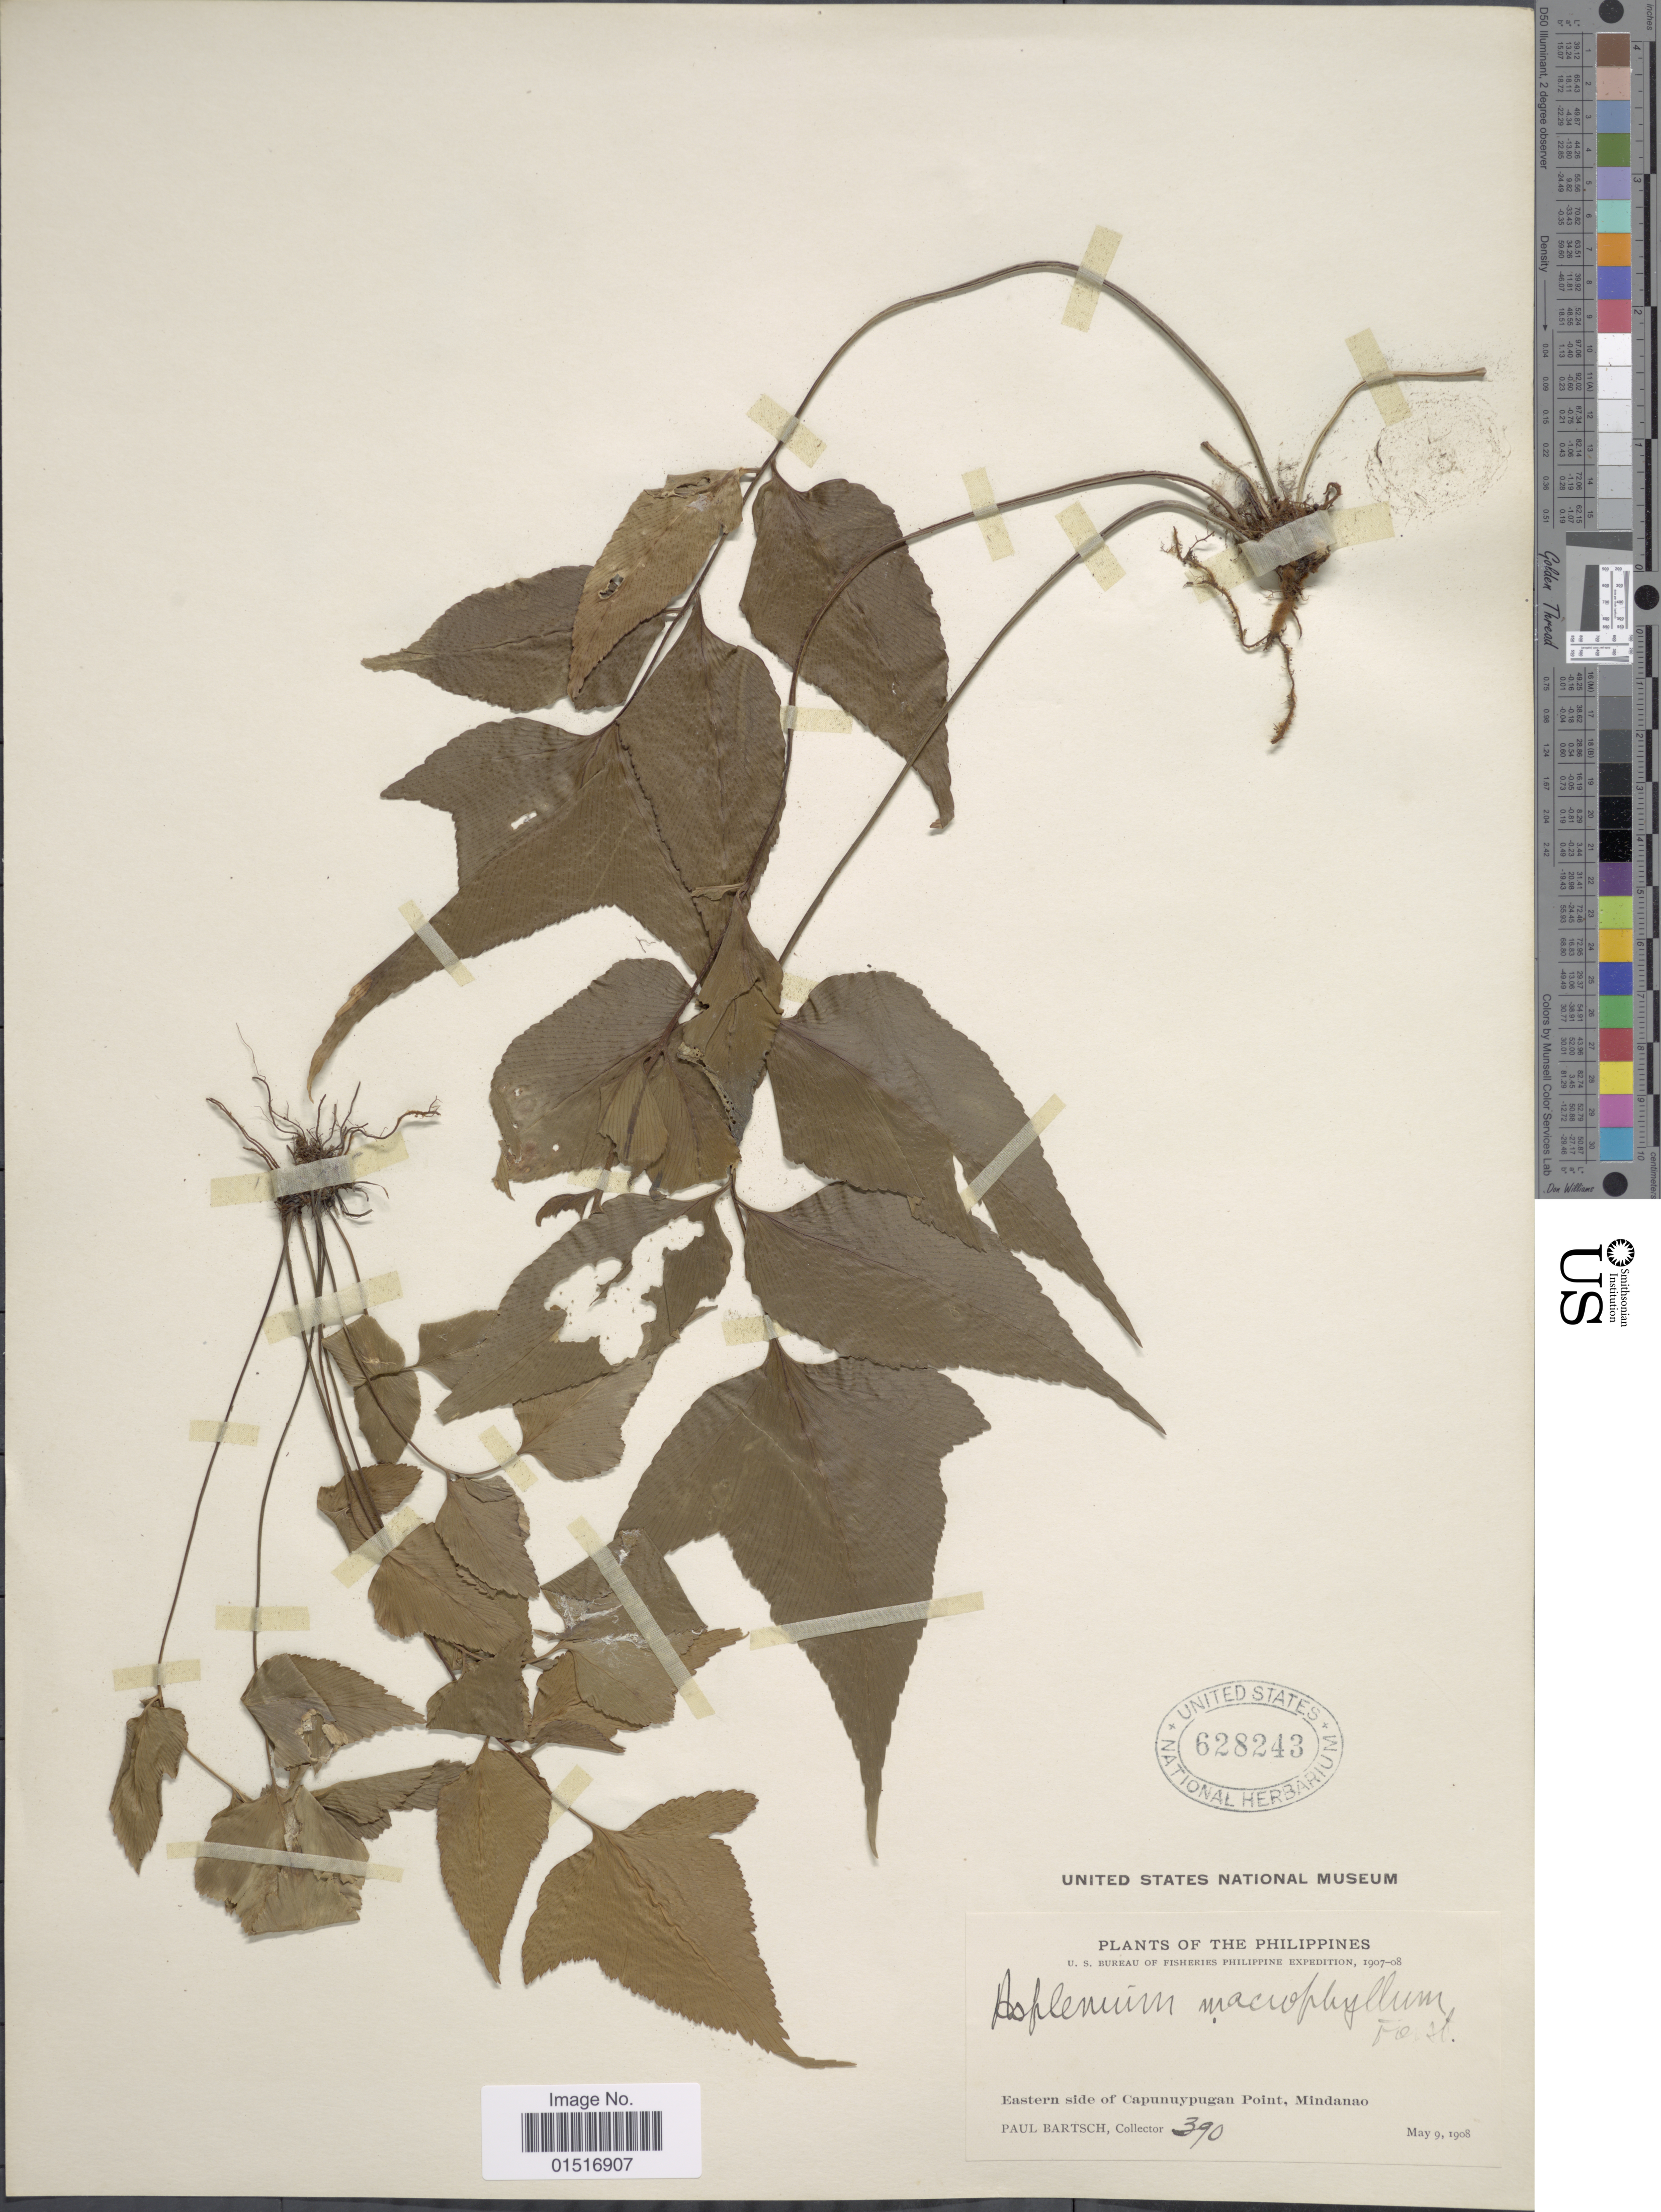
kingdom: Plantae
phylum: Tracheophyta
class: Polypodiopsida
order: Polypodiales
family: Aspleniaceae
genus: Asplenium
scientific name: Asplenium polyodon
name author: G. Forst.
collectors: P. Bartsch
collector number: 390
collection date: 1908-05-09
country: Philippines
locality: Eastern side of Capunuypugan Point, Mindanao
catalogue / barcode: US 628243